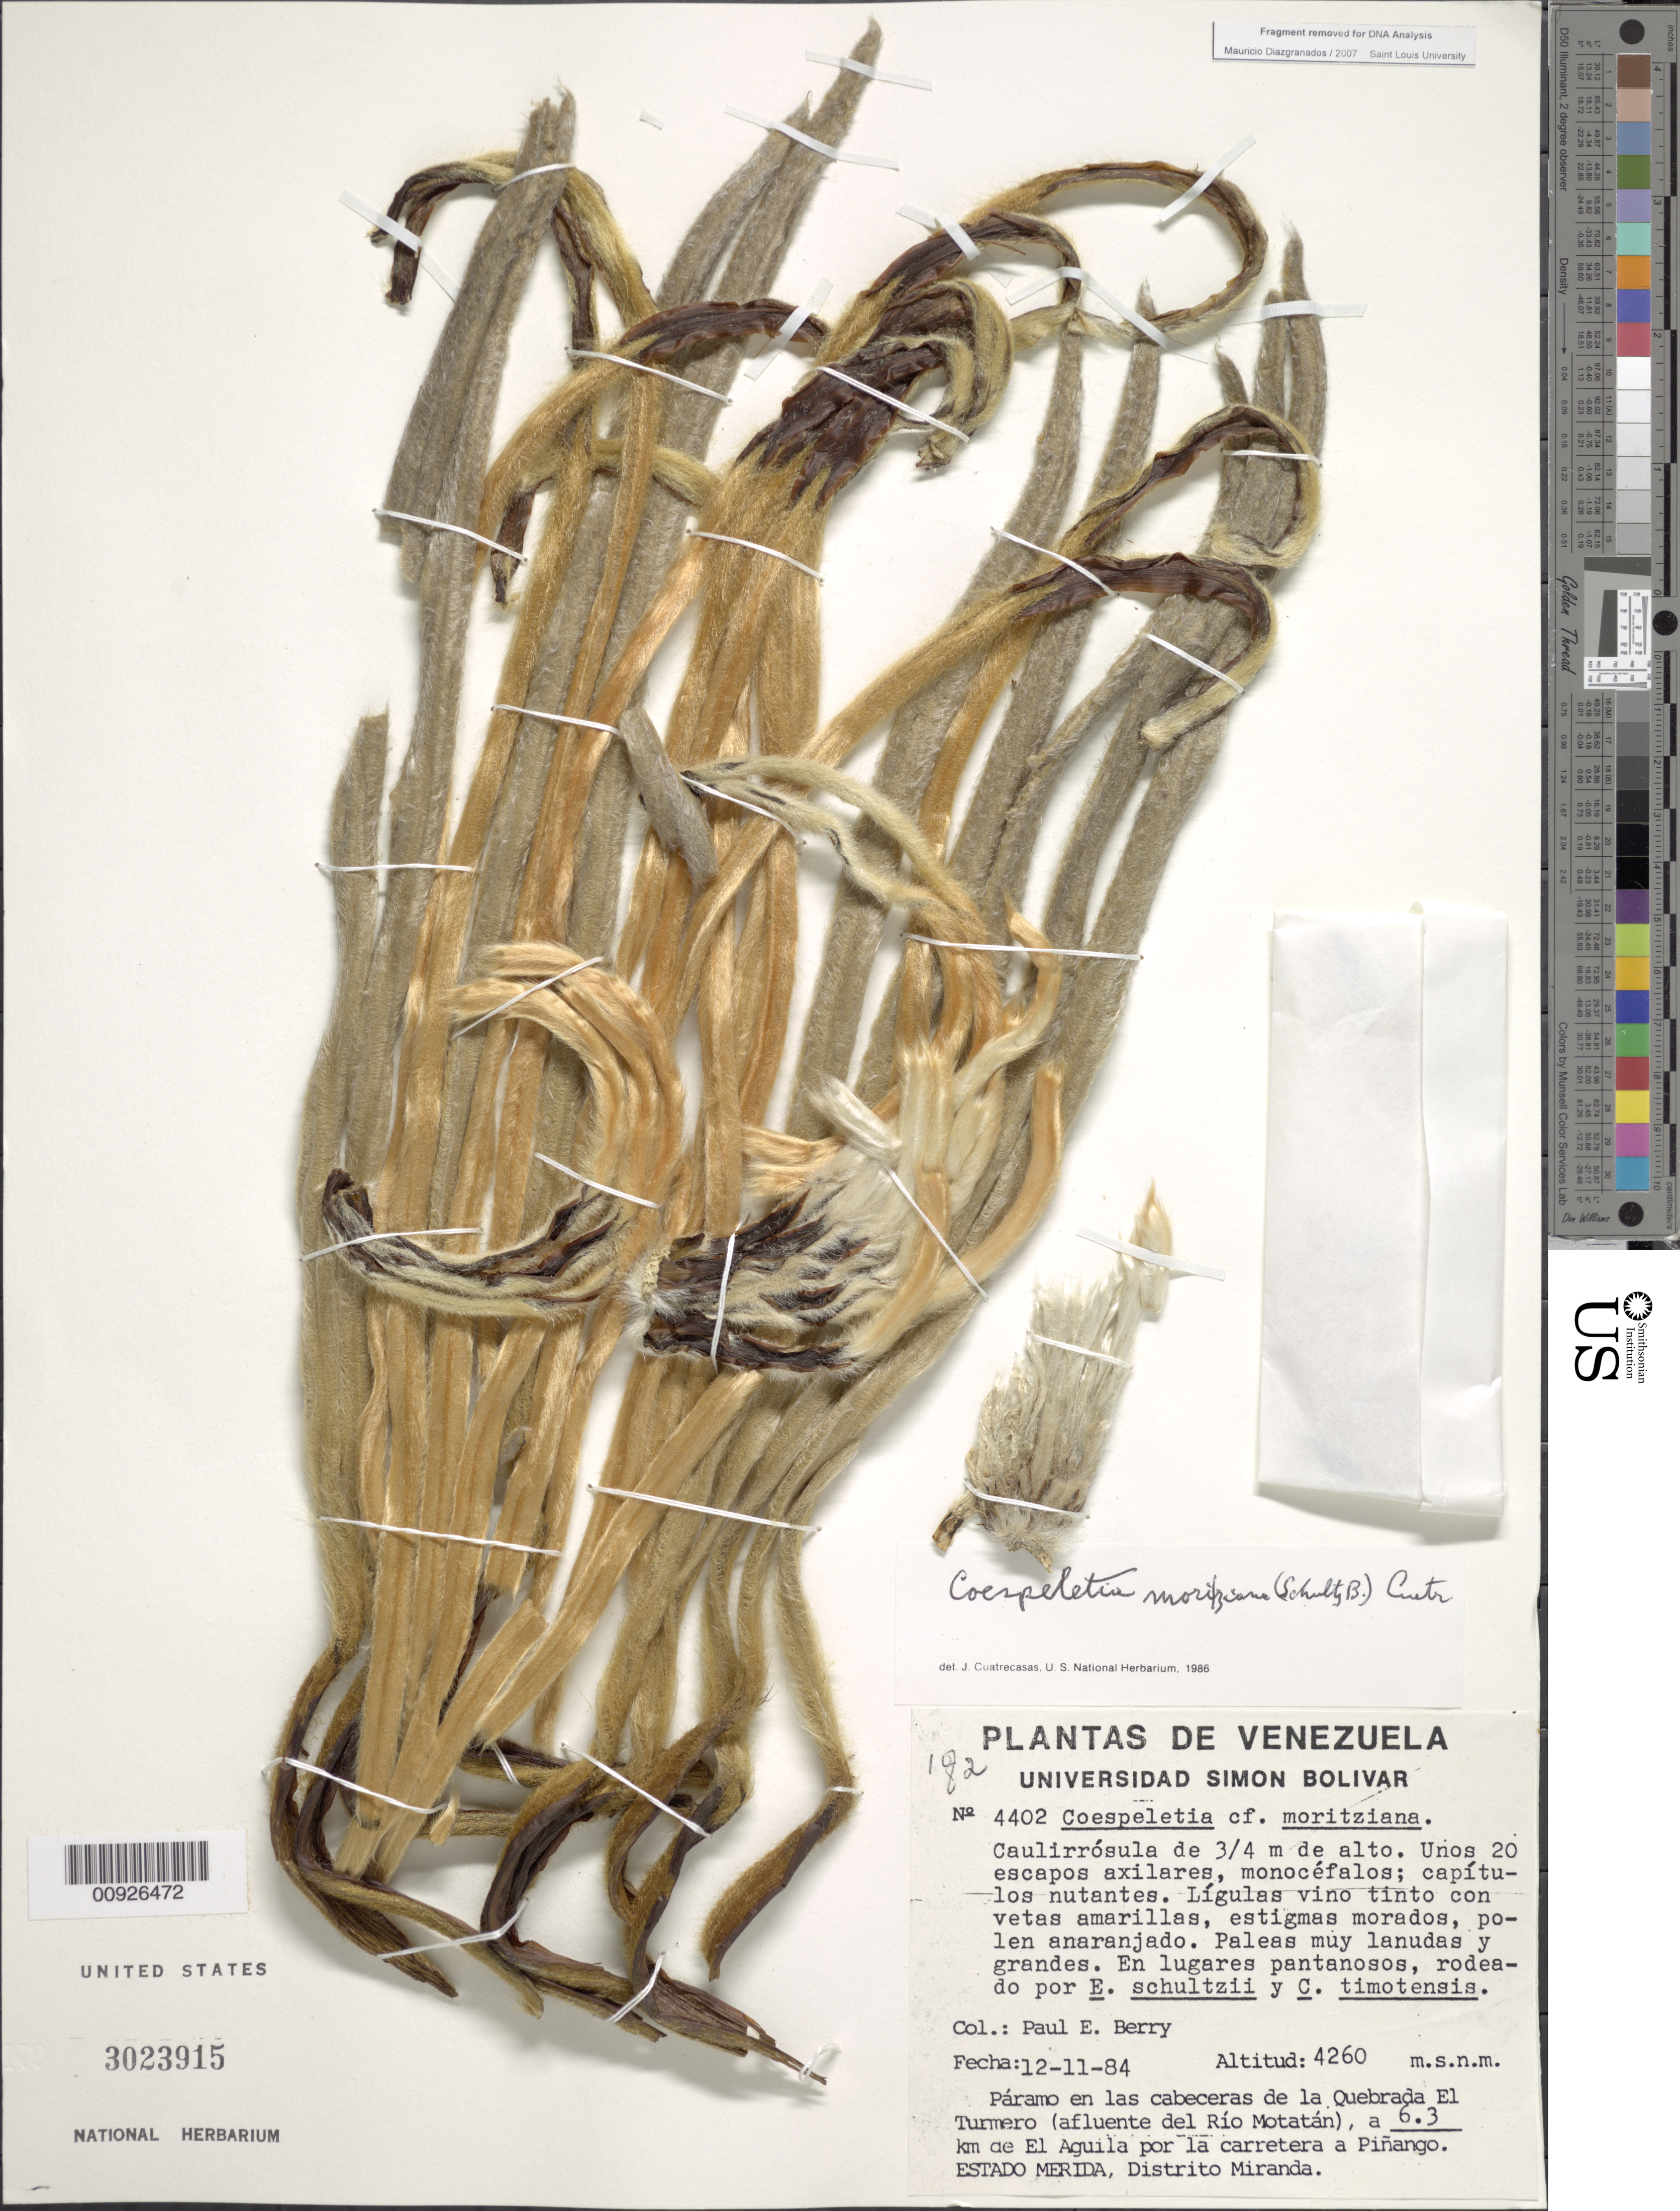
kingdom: Plantae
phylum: Tracheophyta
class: Magnoliopsida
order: Asterales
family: Asteraceae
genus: Coespeletia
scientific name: Coespeletia moritziana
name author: (Sch. Bip. ex Wedd.) Cuatrec.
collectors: P. E. Berry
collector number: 4402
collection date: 1984-11-12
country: Venezuela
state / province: Mérida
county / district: Miranda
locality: Páramo en las cabeceras de la Quebrada El Turmero (afluente del Río Motatán), a 6.3 km de El Aguila por la carretera a Piñango.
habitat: En lugares pantanosos, rodeado por E. schultzii y C. timotensis.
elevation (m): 4260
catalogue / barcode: US 3023915